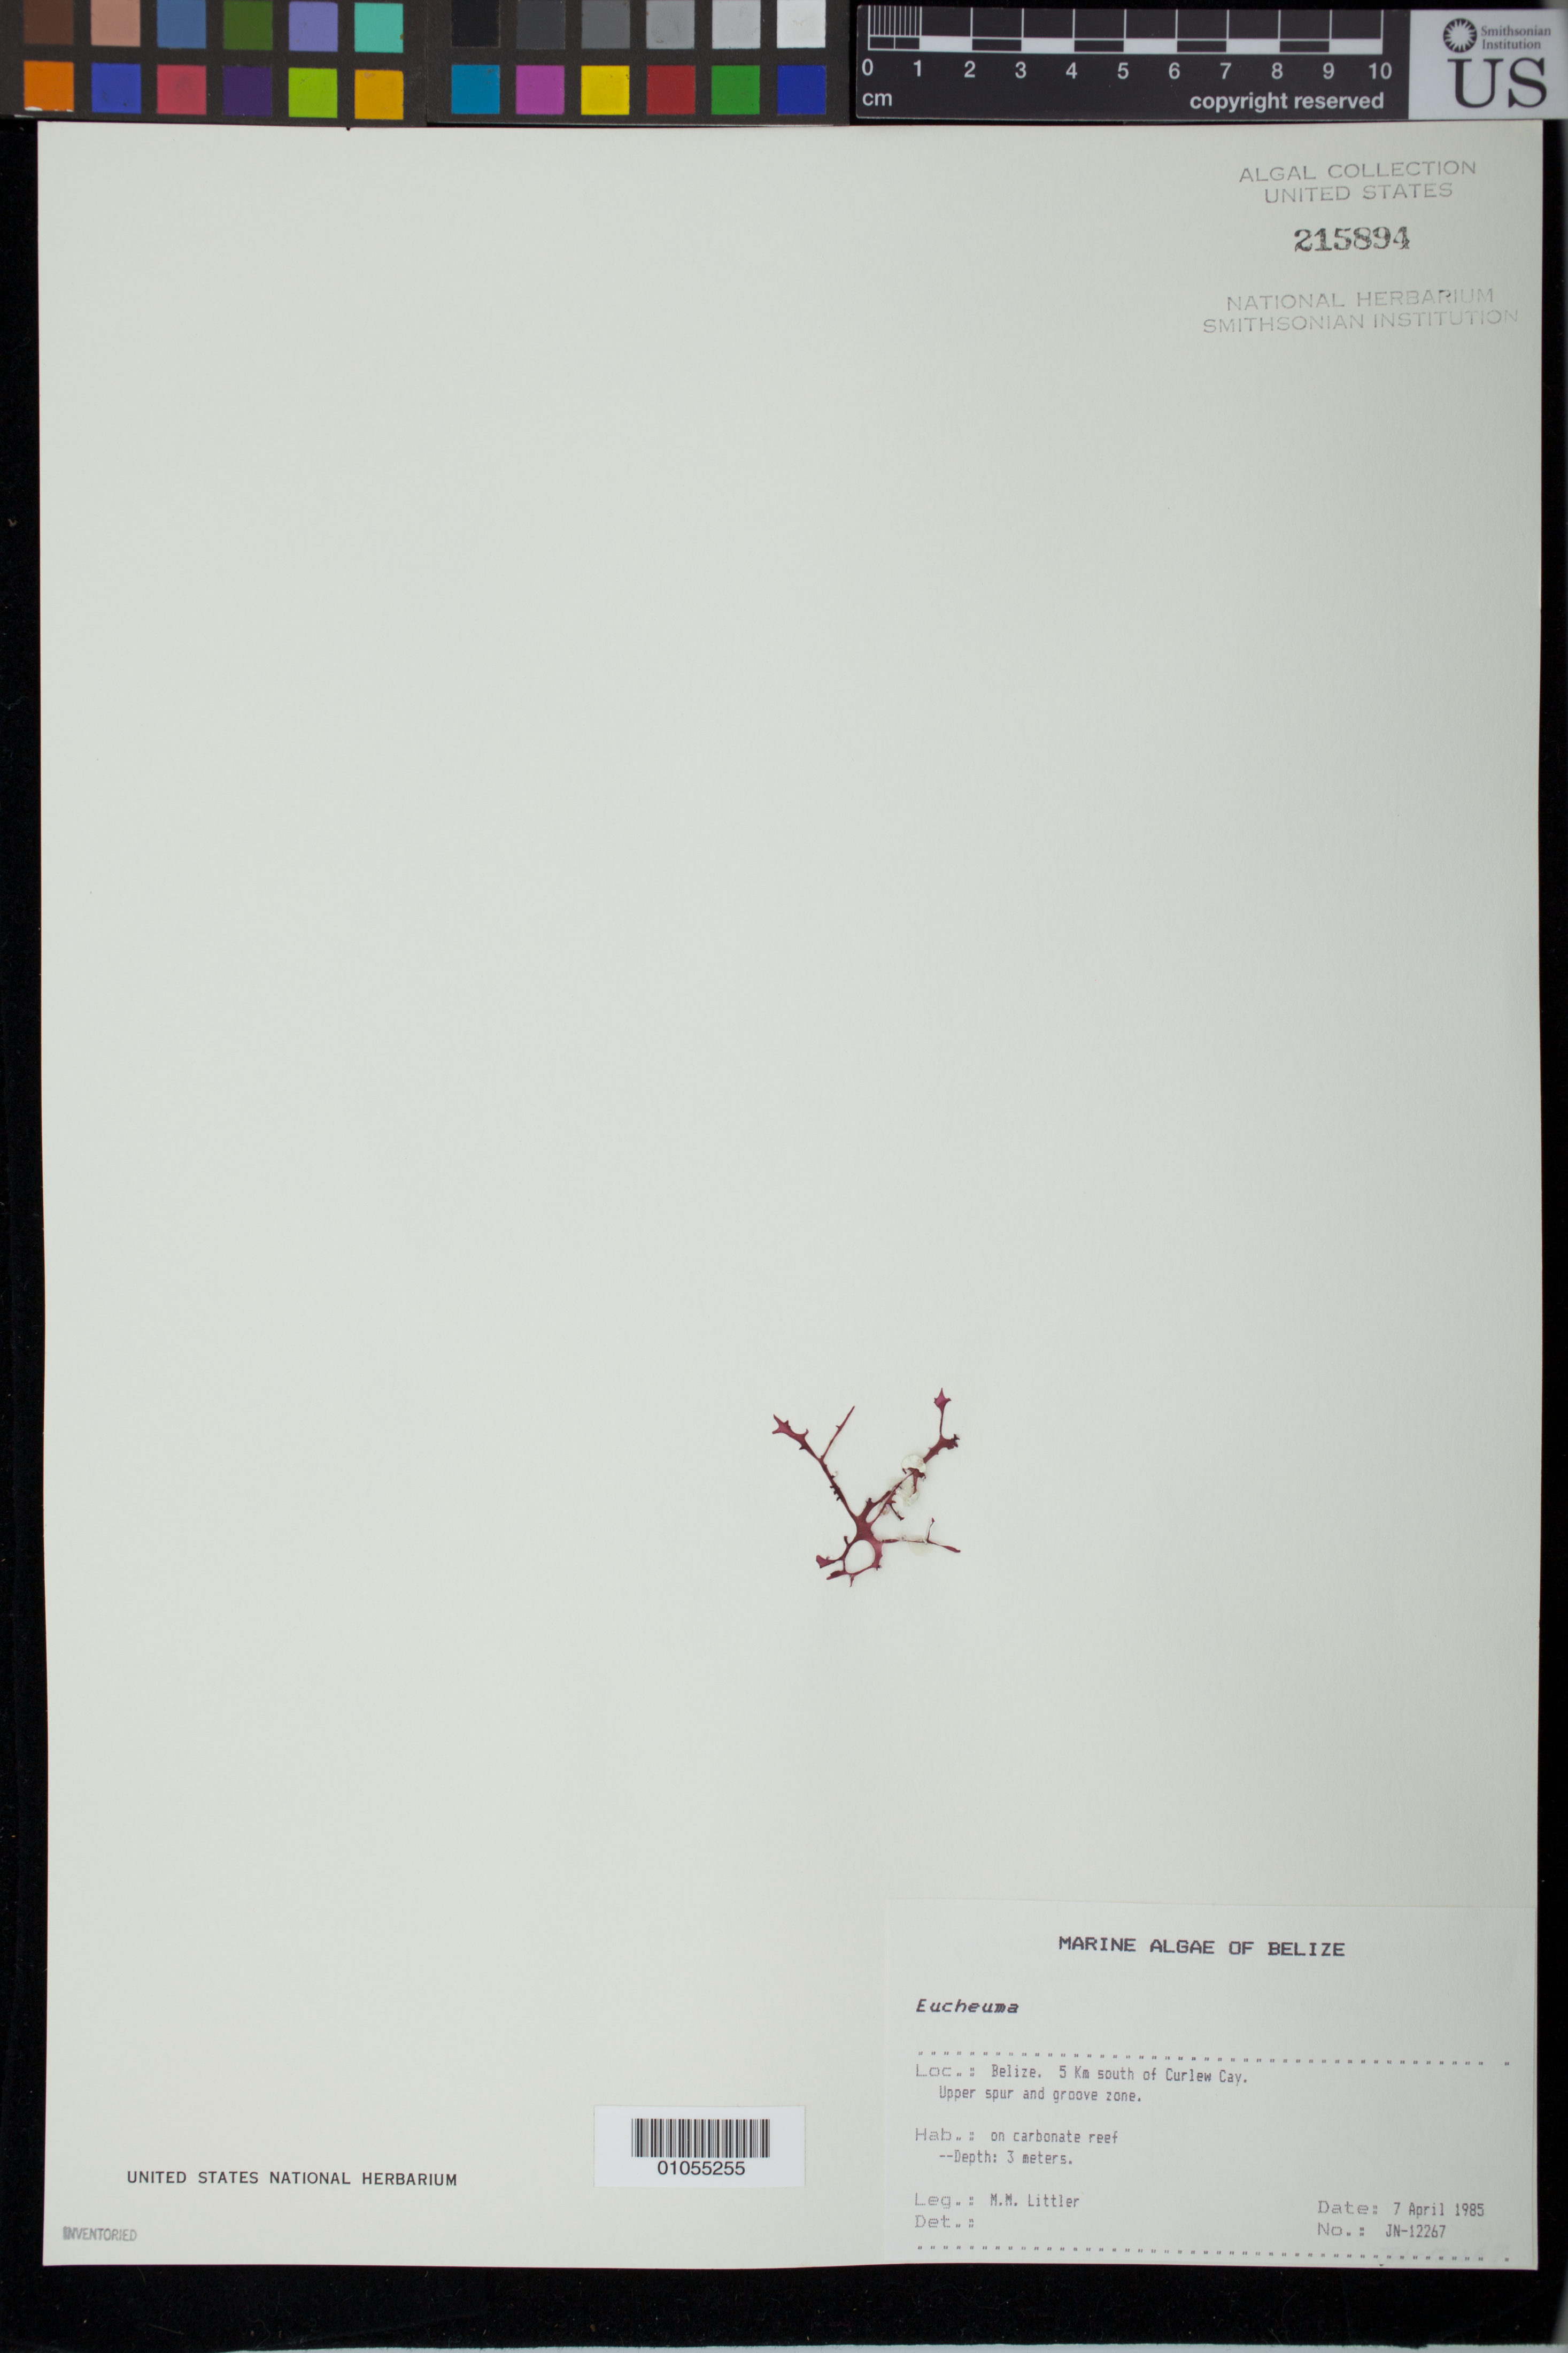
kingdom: Plantae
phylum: Rhodophyta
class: Florideophyceae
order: Gigartinales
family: Solieriaceae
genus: Eucheuma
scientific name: Eucheuma sp.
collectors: M. M. Littler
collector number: JN-12267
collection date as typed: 07 Apr 1985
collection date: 1985-04-07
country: Belize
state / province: Stann Creek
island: Curlew Cay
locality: Carbonate reef ca. 5 km south of Curlew Cay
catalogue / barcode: US 215894